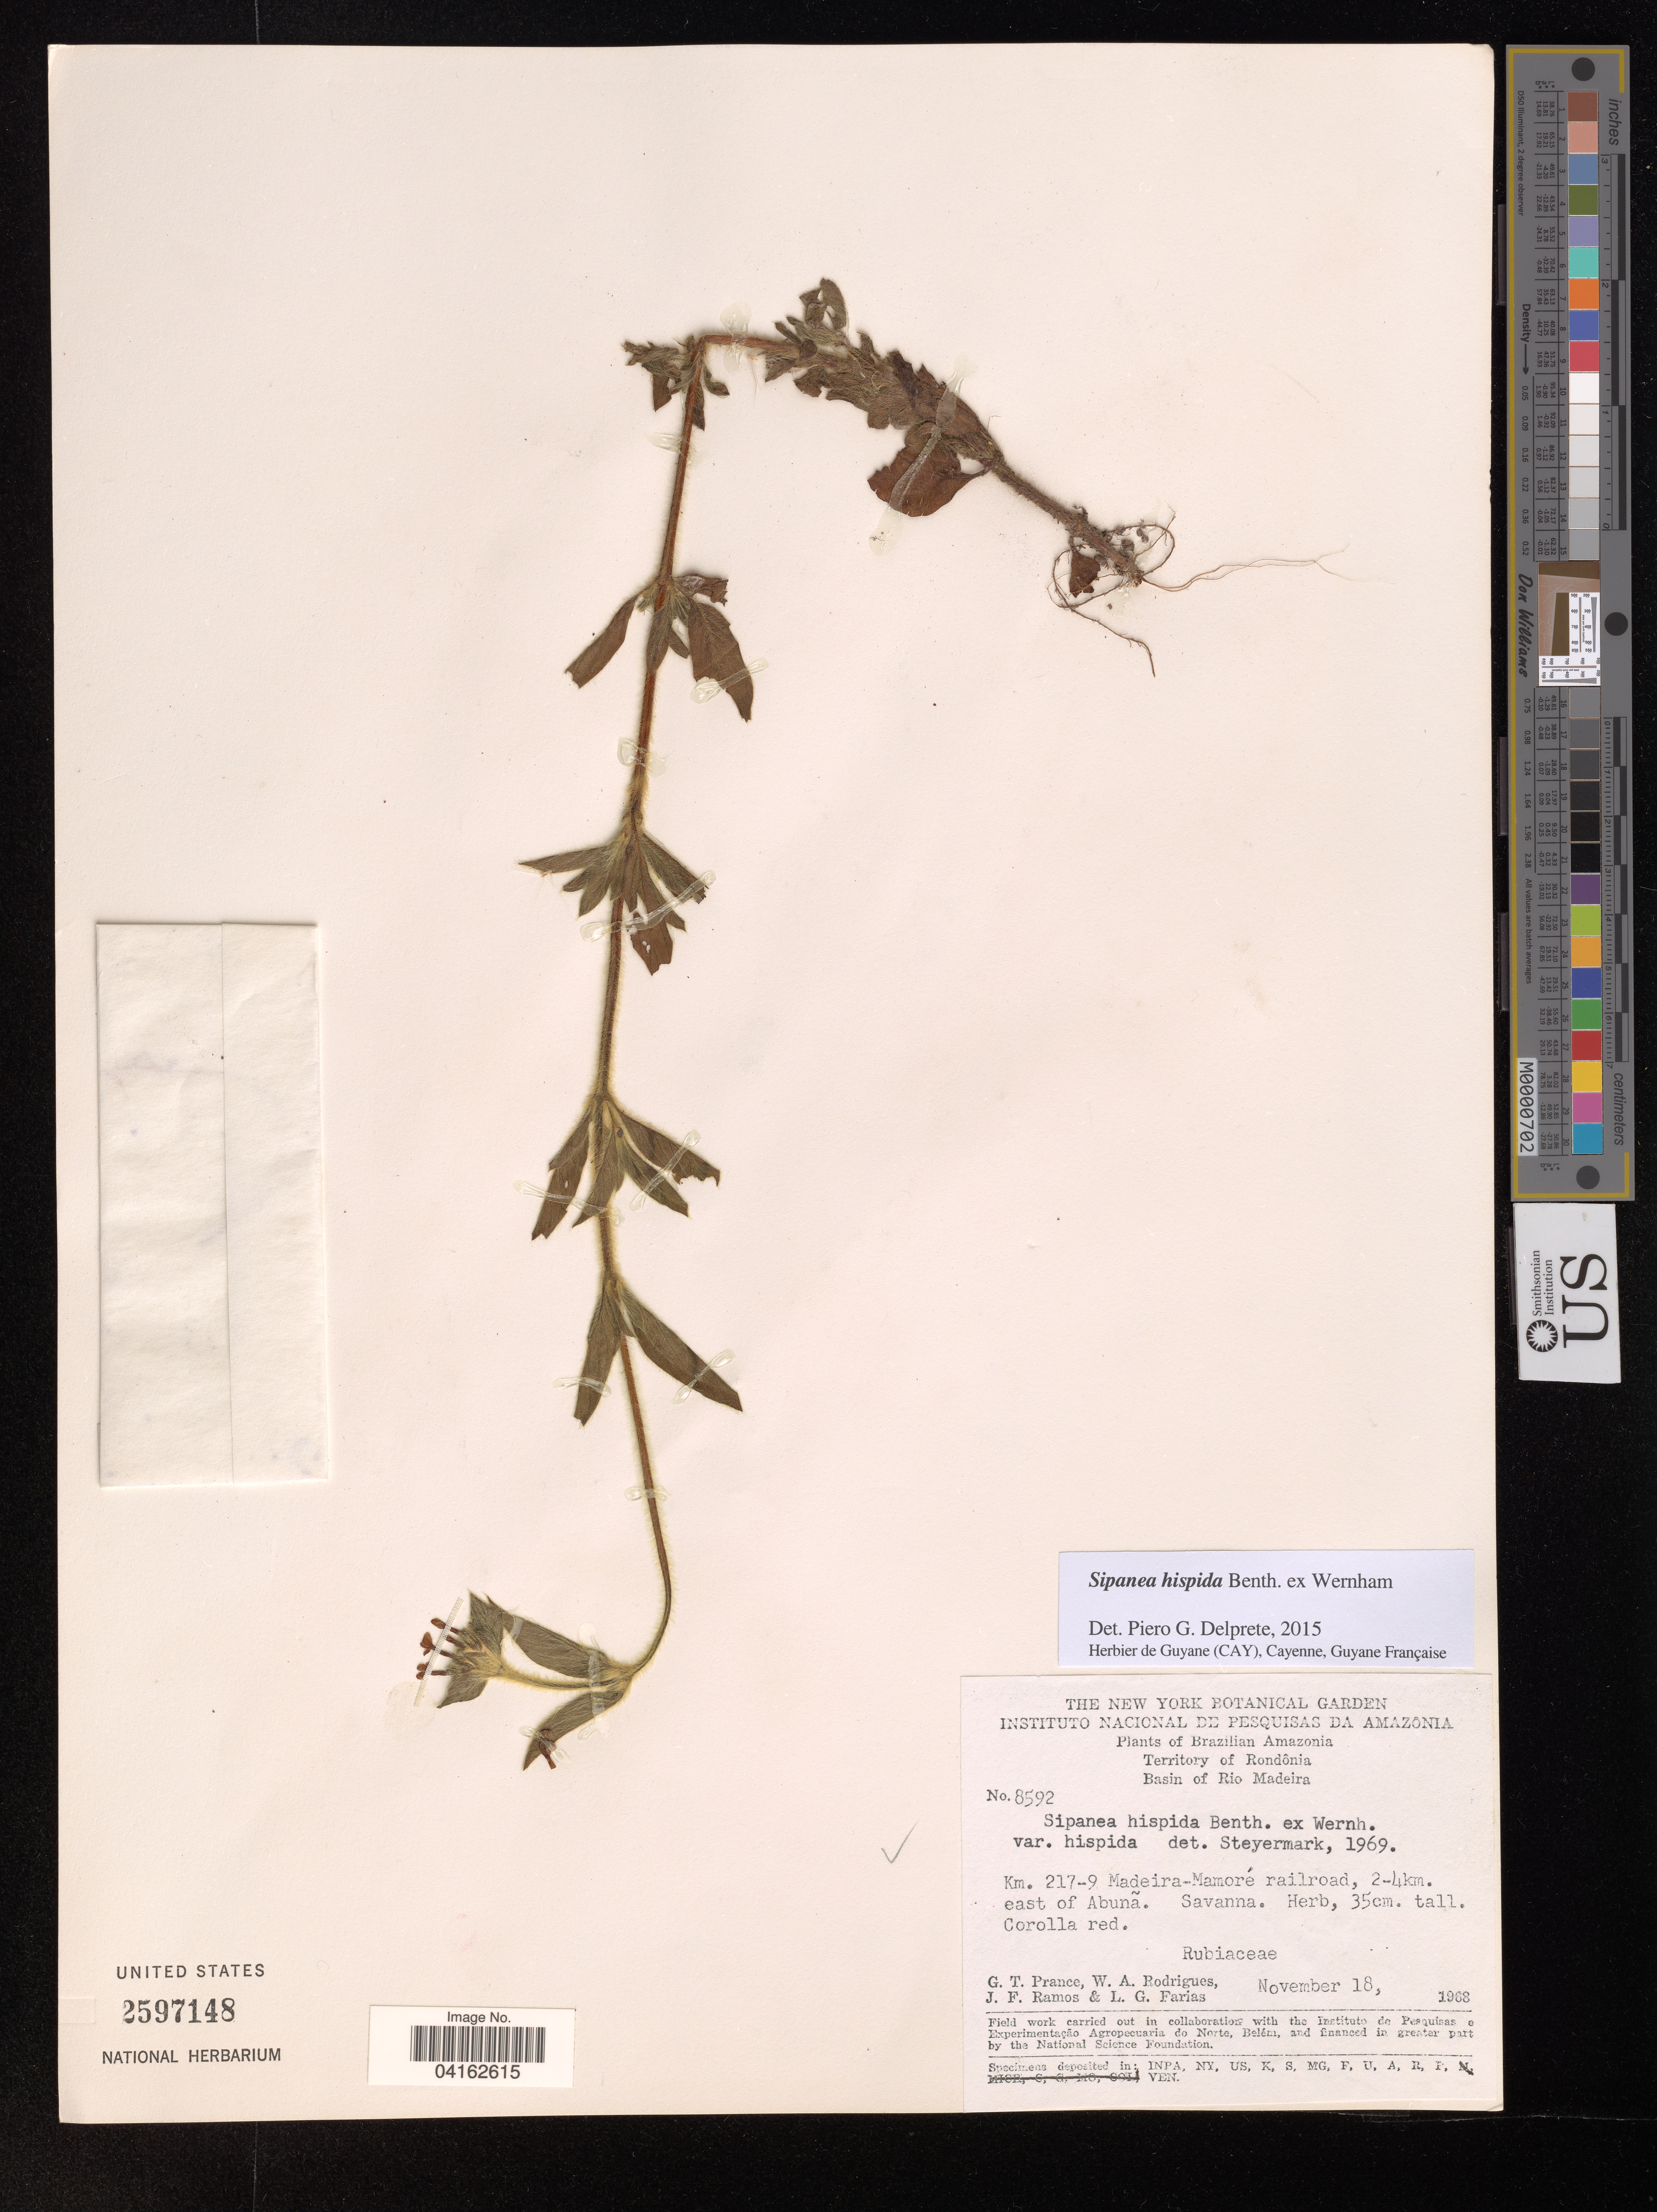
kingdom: Plantae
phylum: Tracheophyta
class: Magnoliopsida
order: Gentianales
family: Rubiaceae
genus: Sipanea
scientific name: Sipanea hispida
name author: Benth. ex Wernham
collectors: G. T. Prance, W. Rodriguez & L. G. Farias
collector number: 8592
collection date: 1968-11-18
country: Brazil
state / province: Rondônia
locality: Brazilian Amazonia. Basin of Rio Madeira. Km. 217-9 Madeira-Mamoré railroad, 2-4km. east of Abuña.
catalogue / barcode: US 2597148